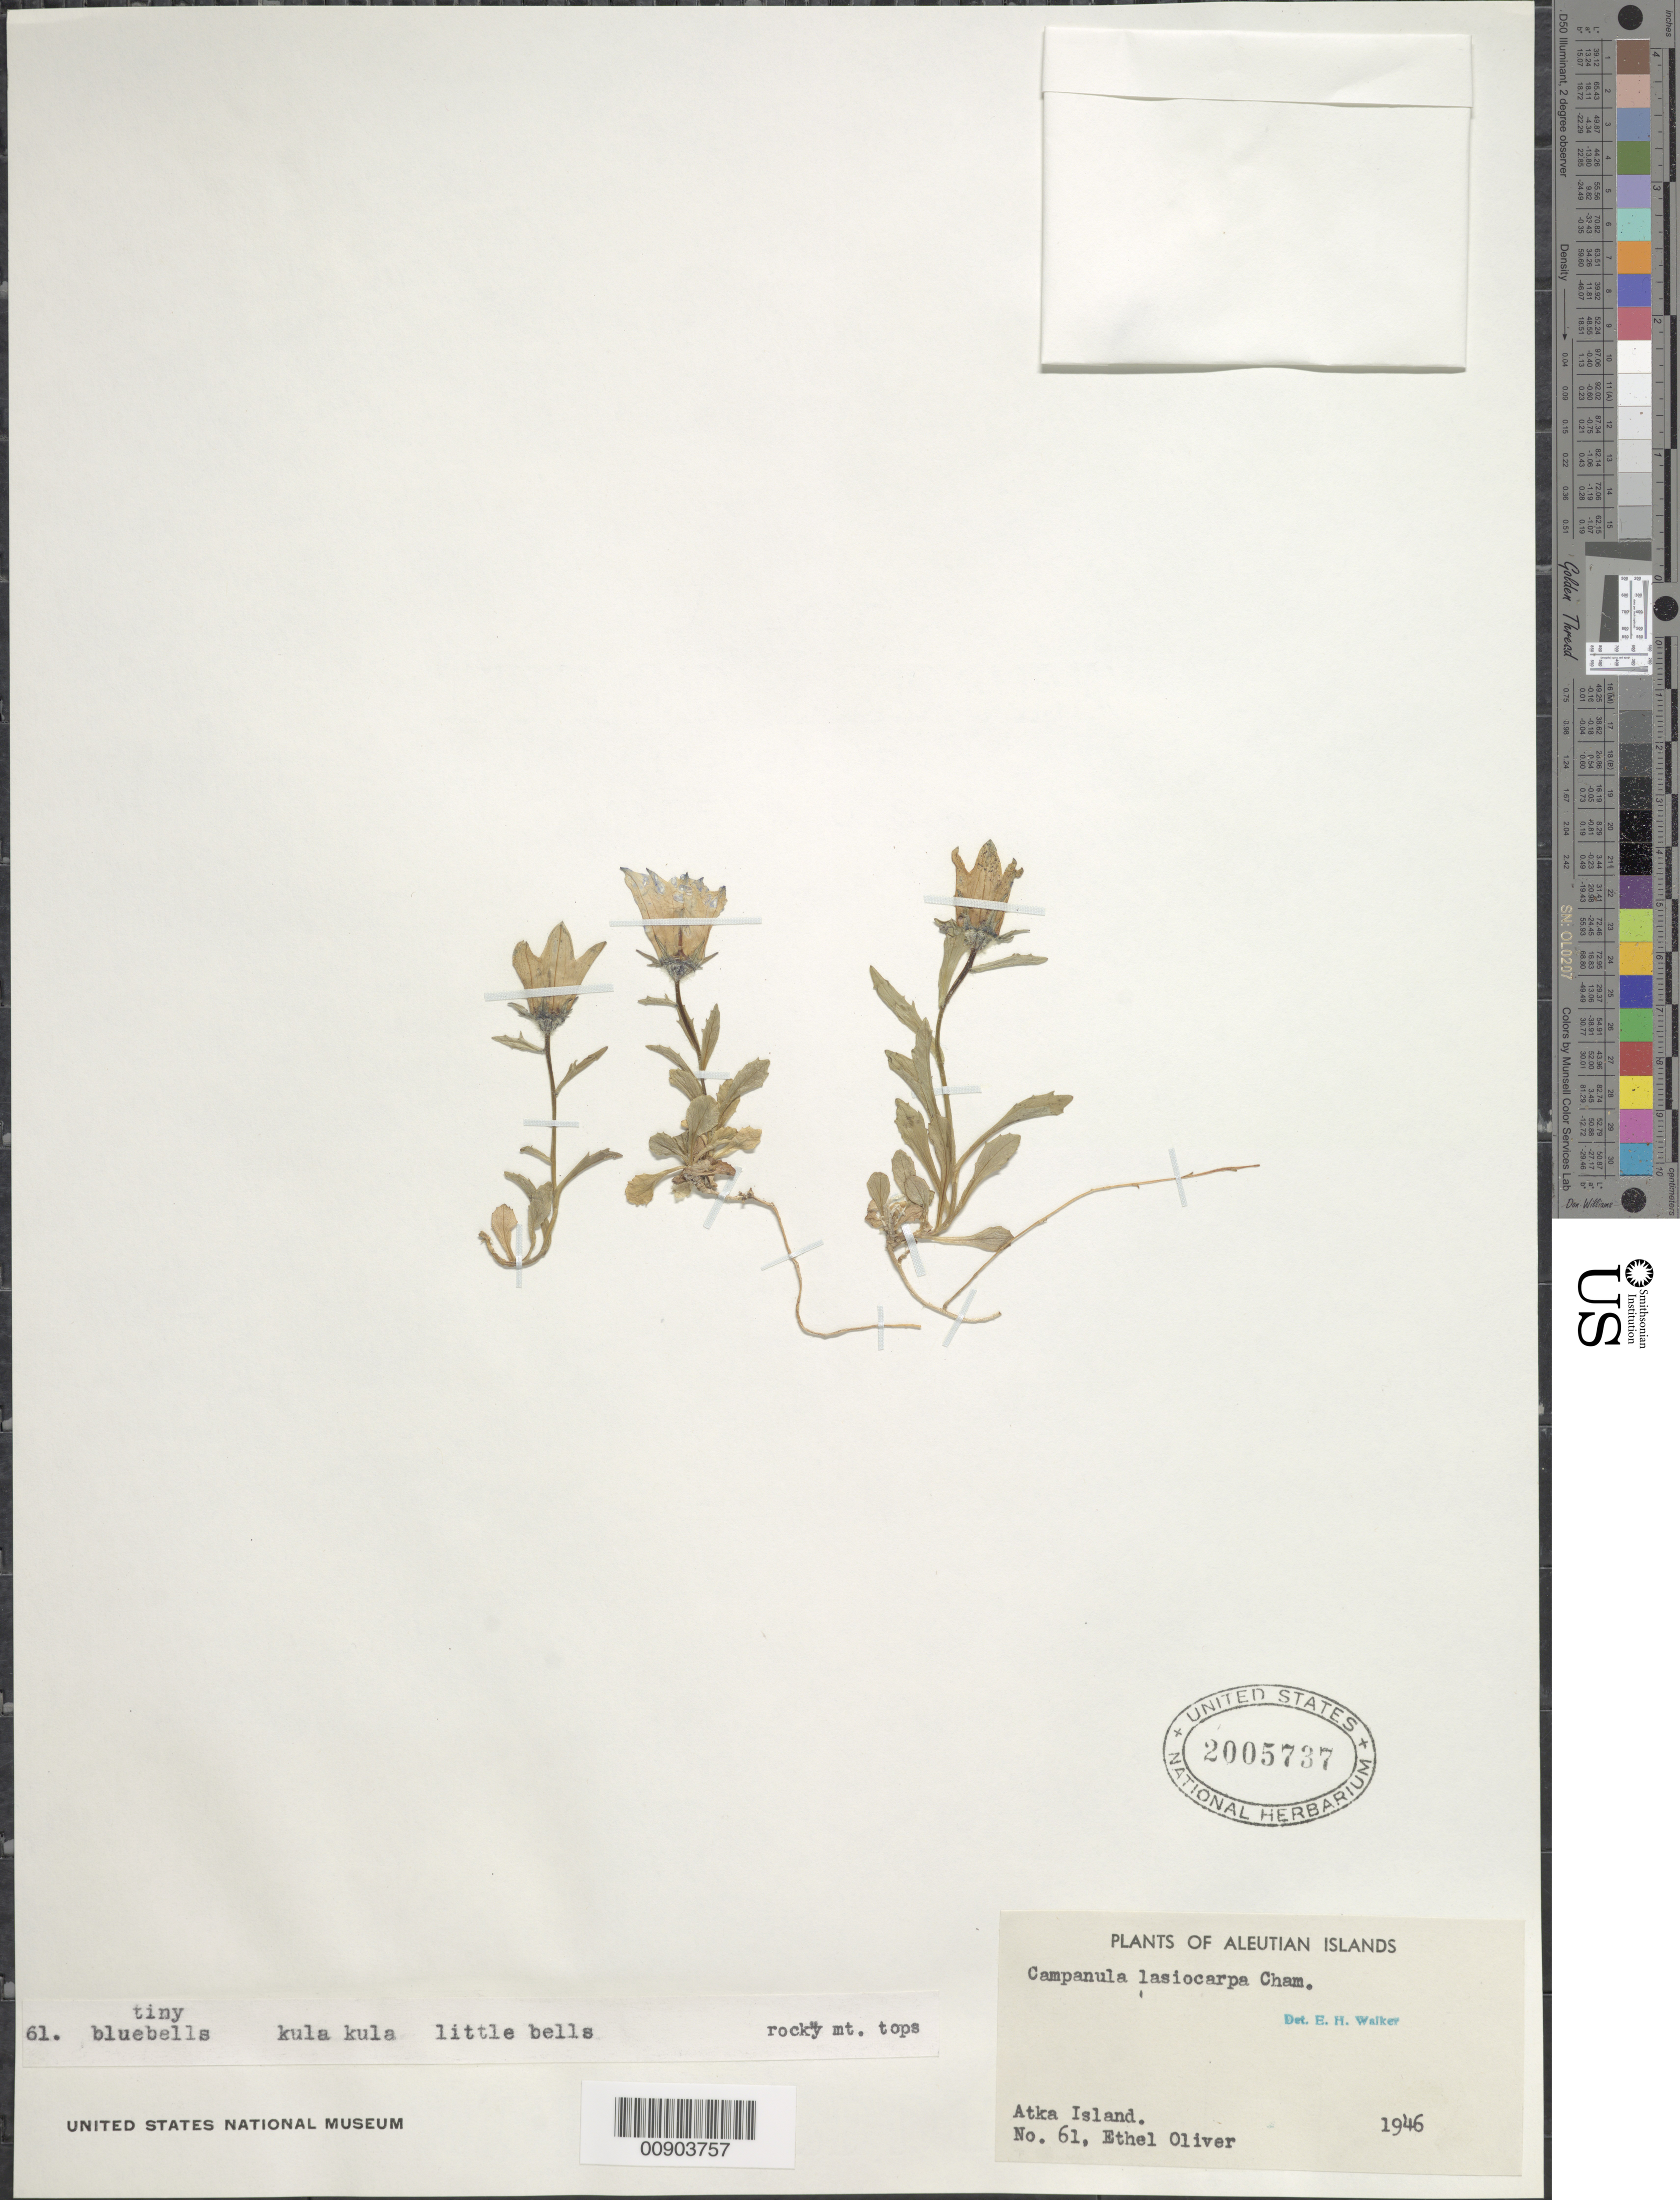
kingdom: Plantae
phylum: Tracheophyta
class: Magnoliopsida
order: Asterales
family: Campanulaceae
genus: Campanula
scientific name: Campanula lasiocarpa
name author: Cham.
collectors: E. Oliver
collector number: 61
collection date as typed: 1946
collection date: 1946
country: United States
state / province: Alaska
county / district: Aleutians West Census Area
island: Atka Island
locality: Atka is.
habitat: rocky mountain tops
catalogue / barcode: US 2005737